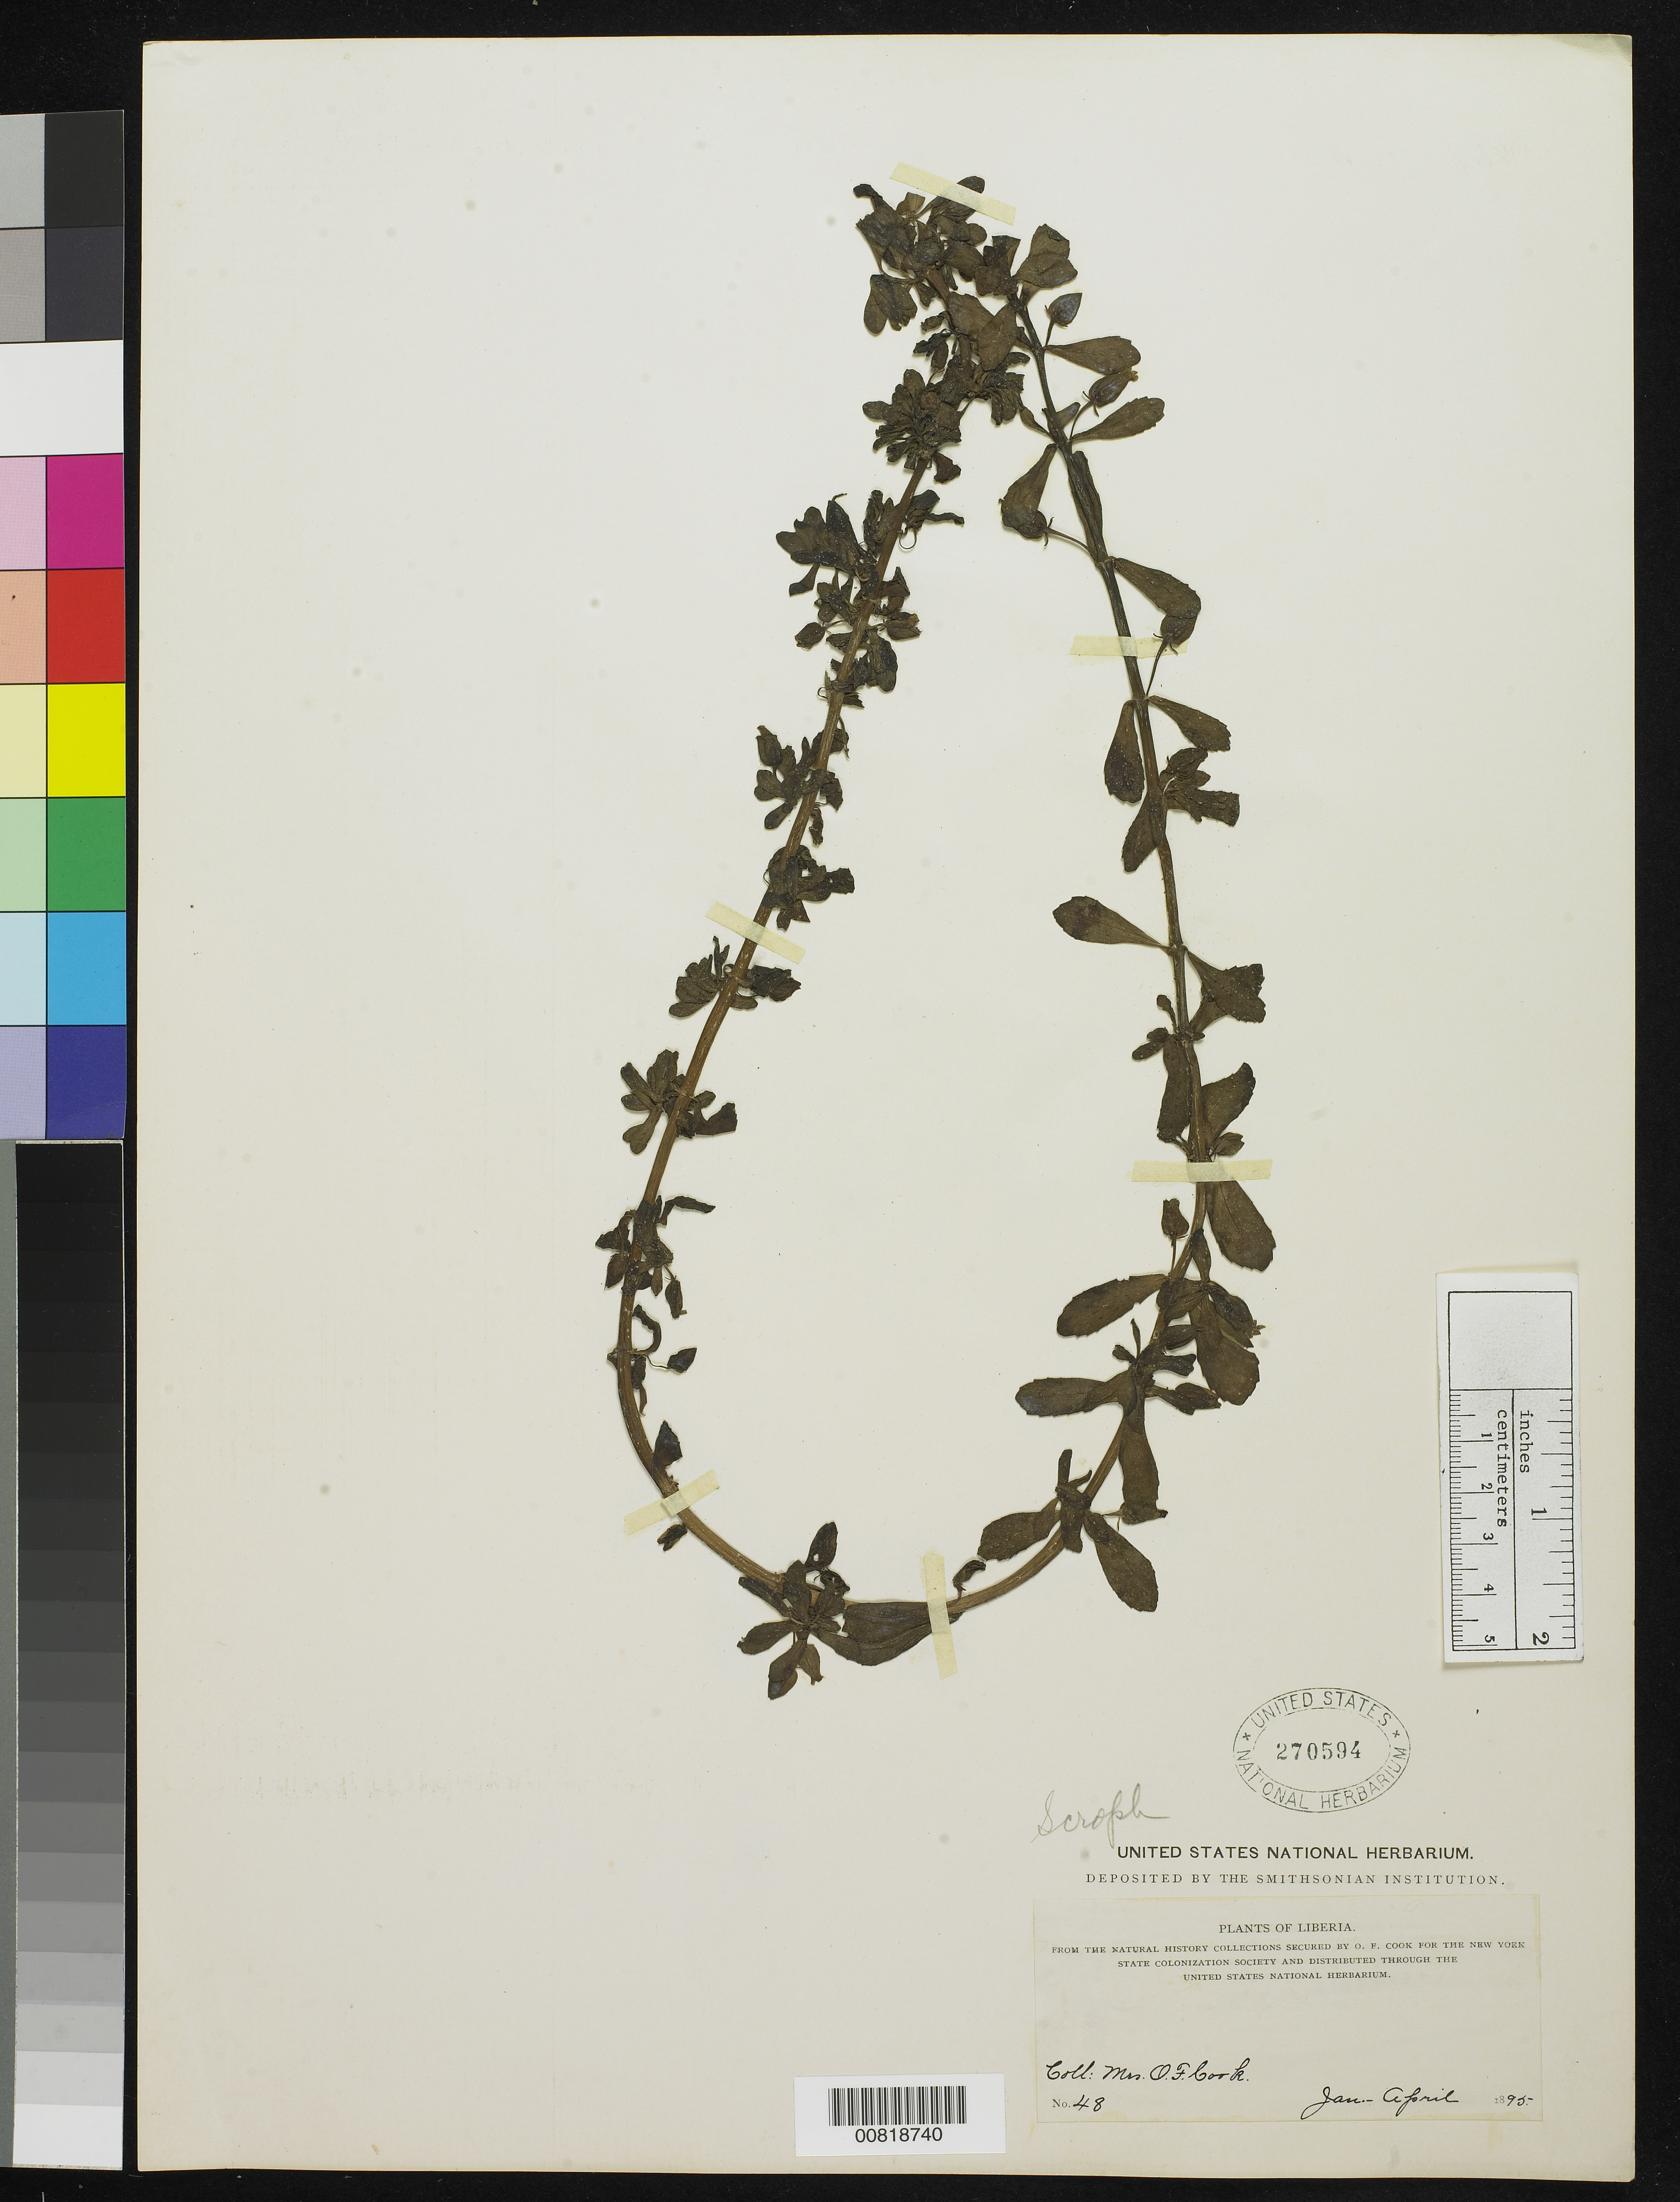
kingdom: Plantae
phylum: Tracheophyta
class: Magnoliopsida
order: Lamiales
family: Scrophulariaceae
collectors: Alice C. Cook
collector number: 48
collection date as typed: Jan 1895 to -- Apr 1895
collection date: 1895-01/1895-04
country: Liberia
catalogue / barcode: US 270594